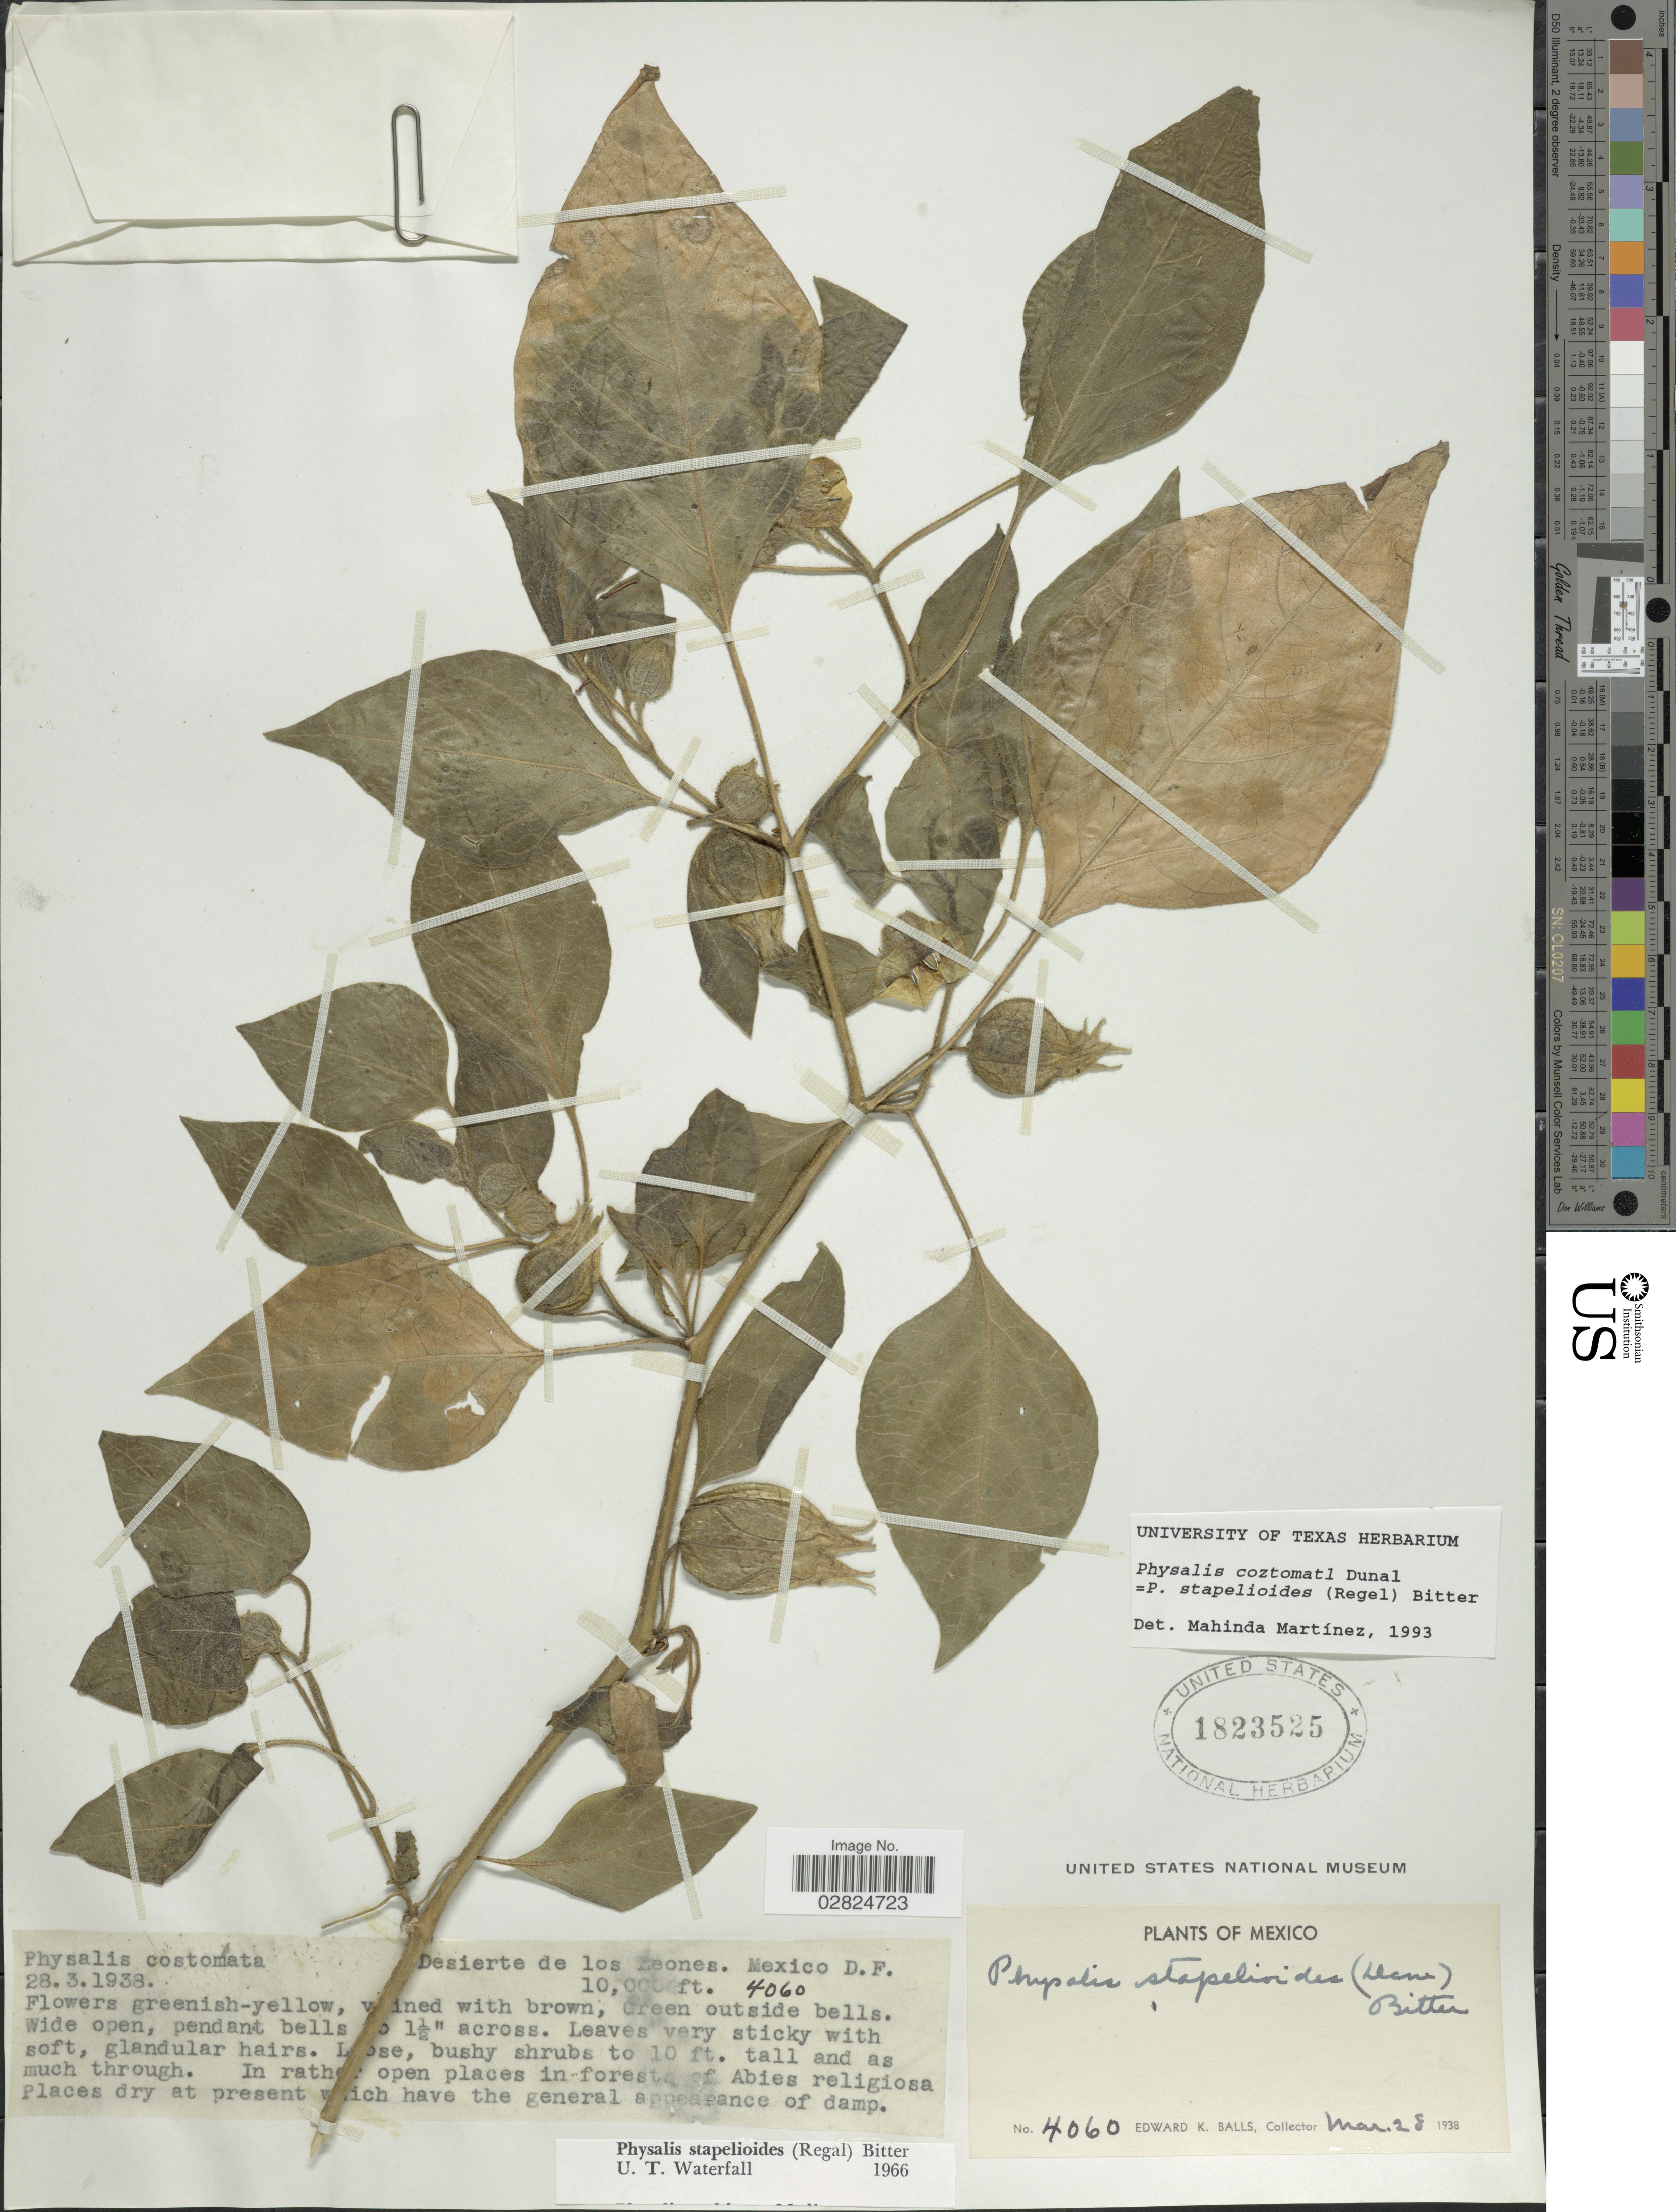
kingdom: Plantae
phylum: Tracheophyta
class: Magnoliopsida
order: Solanales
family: Solanaceae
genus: Physalis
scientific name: Physalis coztomatl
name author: Dunal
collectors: E. K. Balls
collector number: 4060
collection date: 1938-03-28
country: Mexico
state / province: Distrito Federal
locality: Desierto de los Leones.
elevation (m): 3048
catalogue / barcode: US 1823525